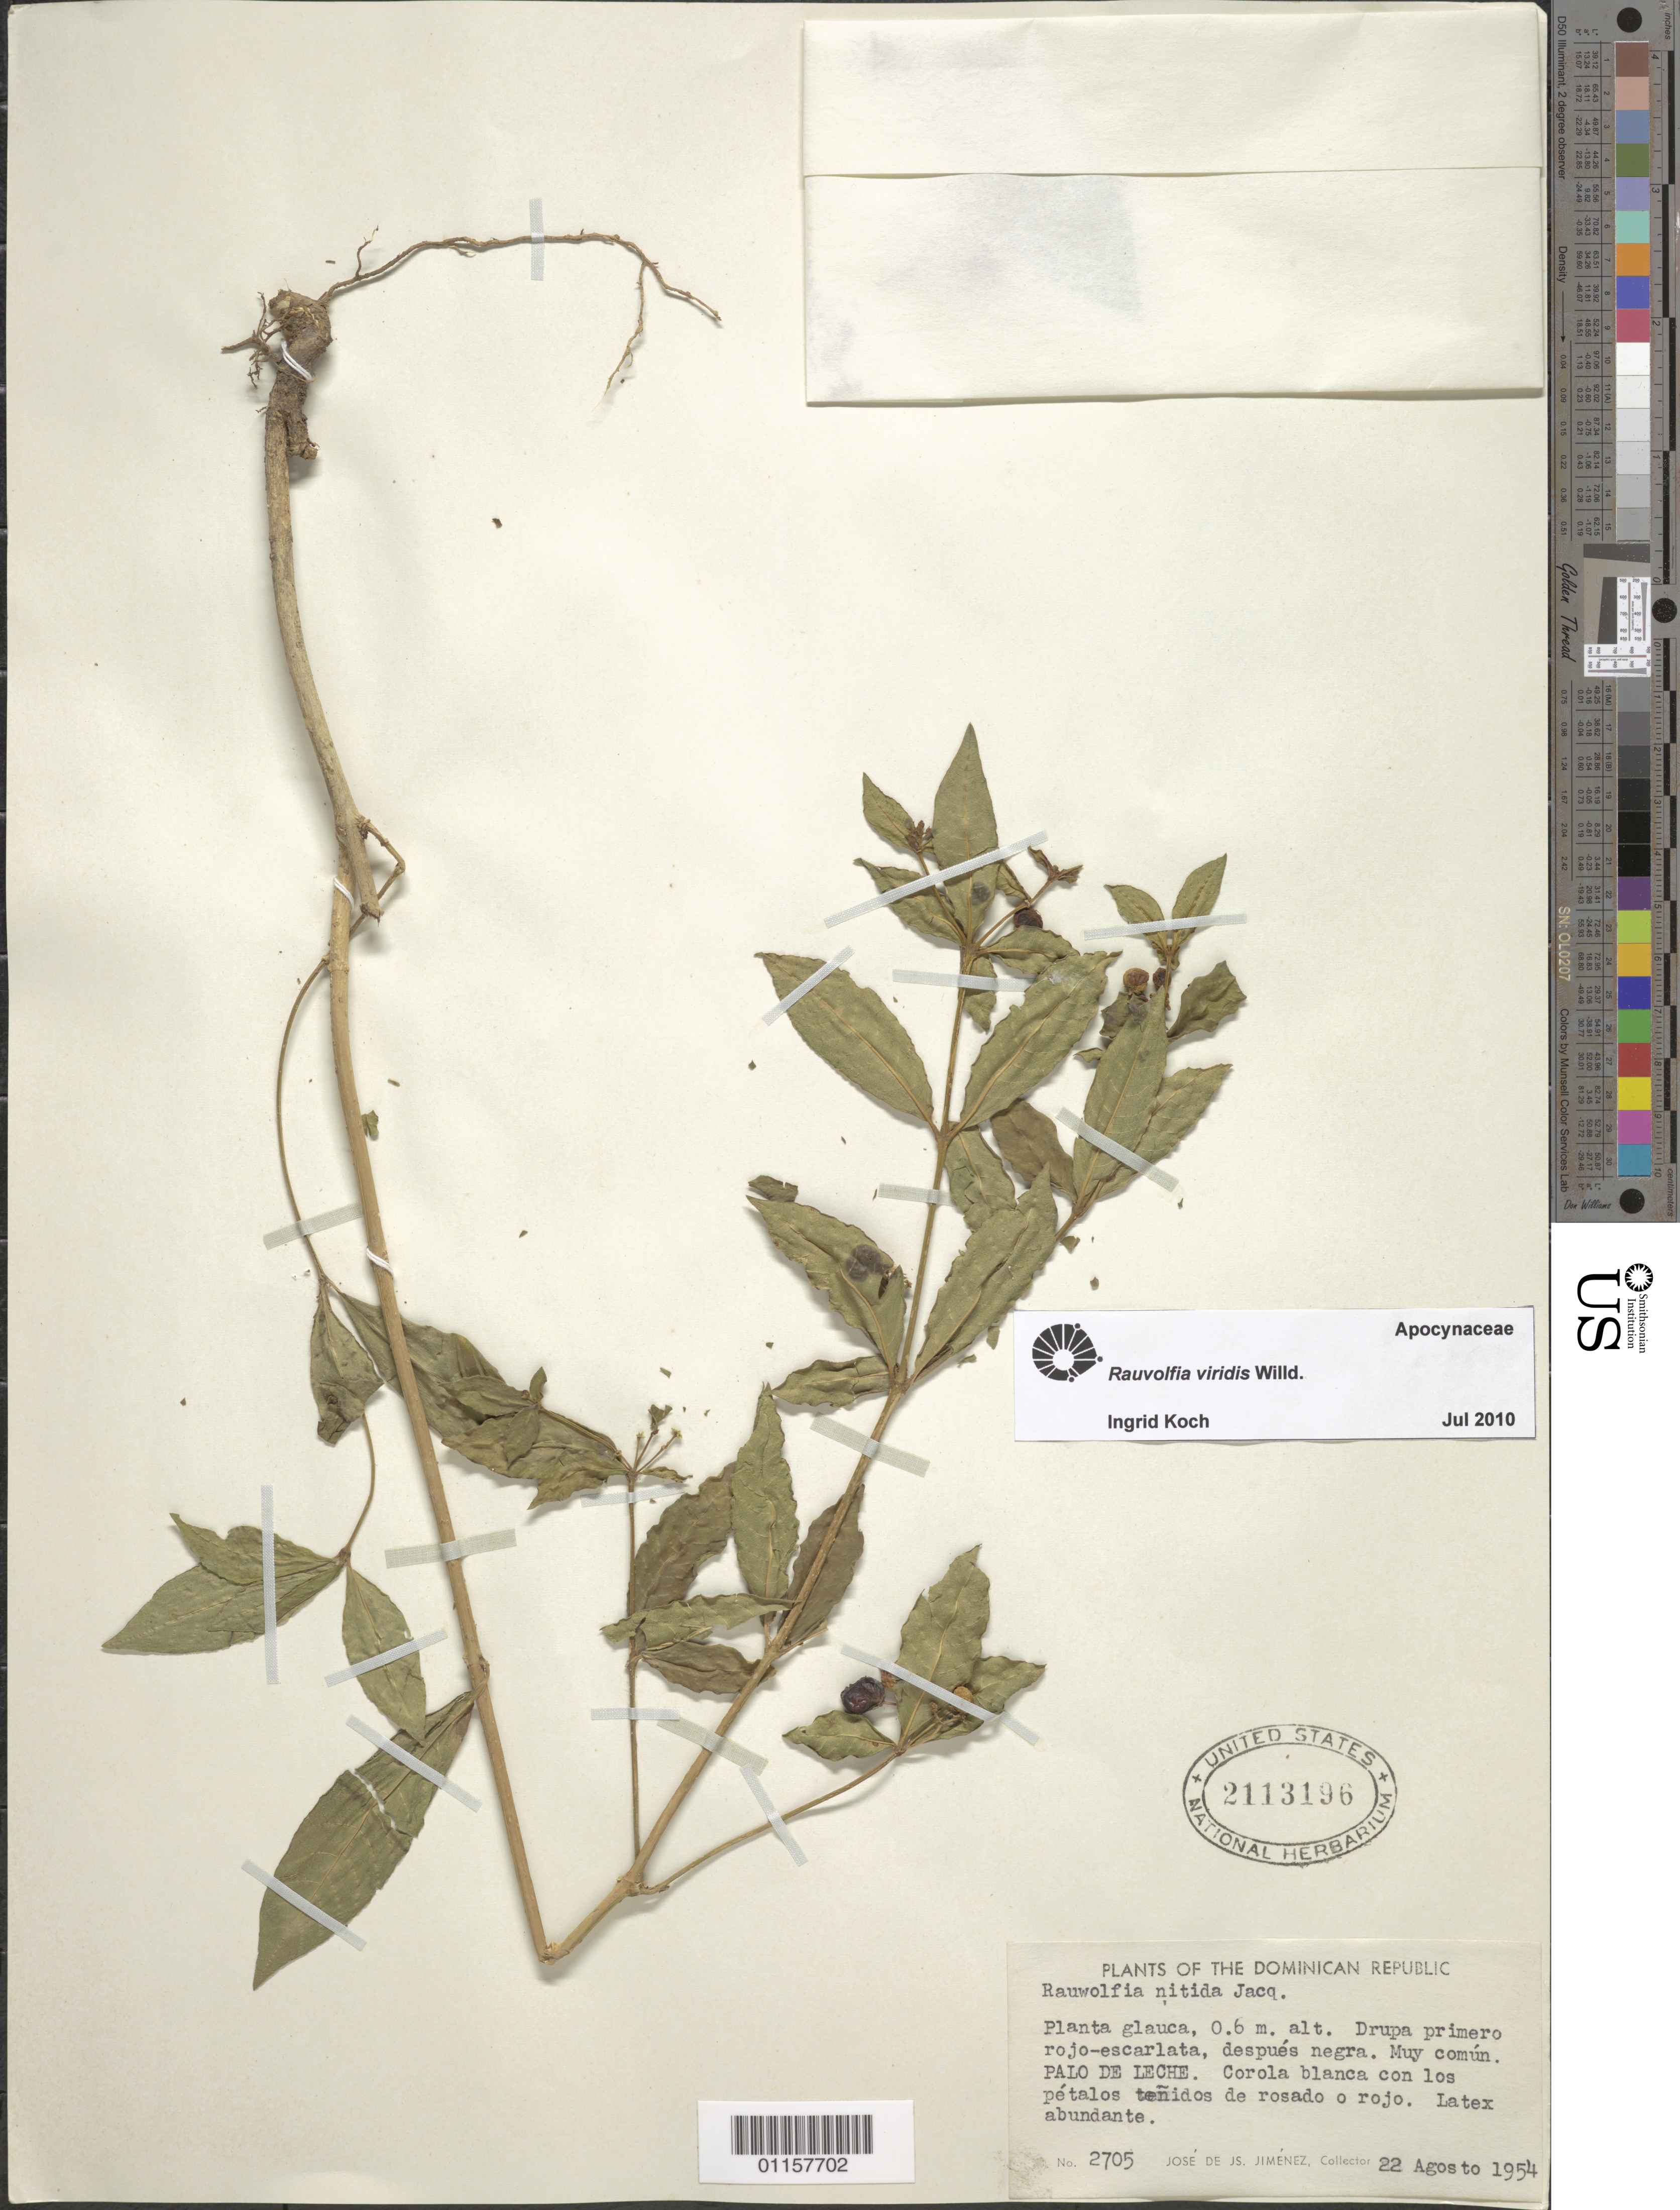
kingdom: Plantae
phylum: Tracheophyta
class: Magnoliopsida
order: Gentianales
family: Apocynaceae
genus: Rauvolfia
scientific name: Rauvolfia viridis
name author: Willd. ex Roem. & Schult.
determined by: Koch, I.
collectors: J. J. Jiménez Almonte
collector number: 2705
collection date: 1954-08-22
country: Dominican Republic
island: Hispaniola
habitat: Muy común.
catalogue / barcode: US 2113196